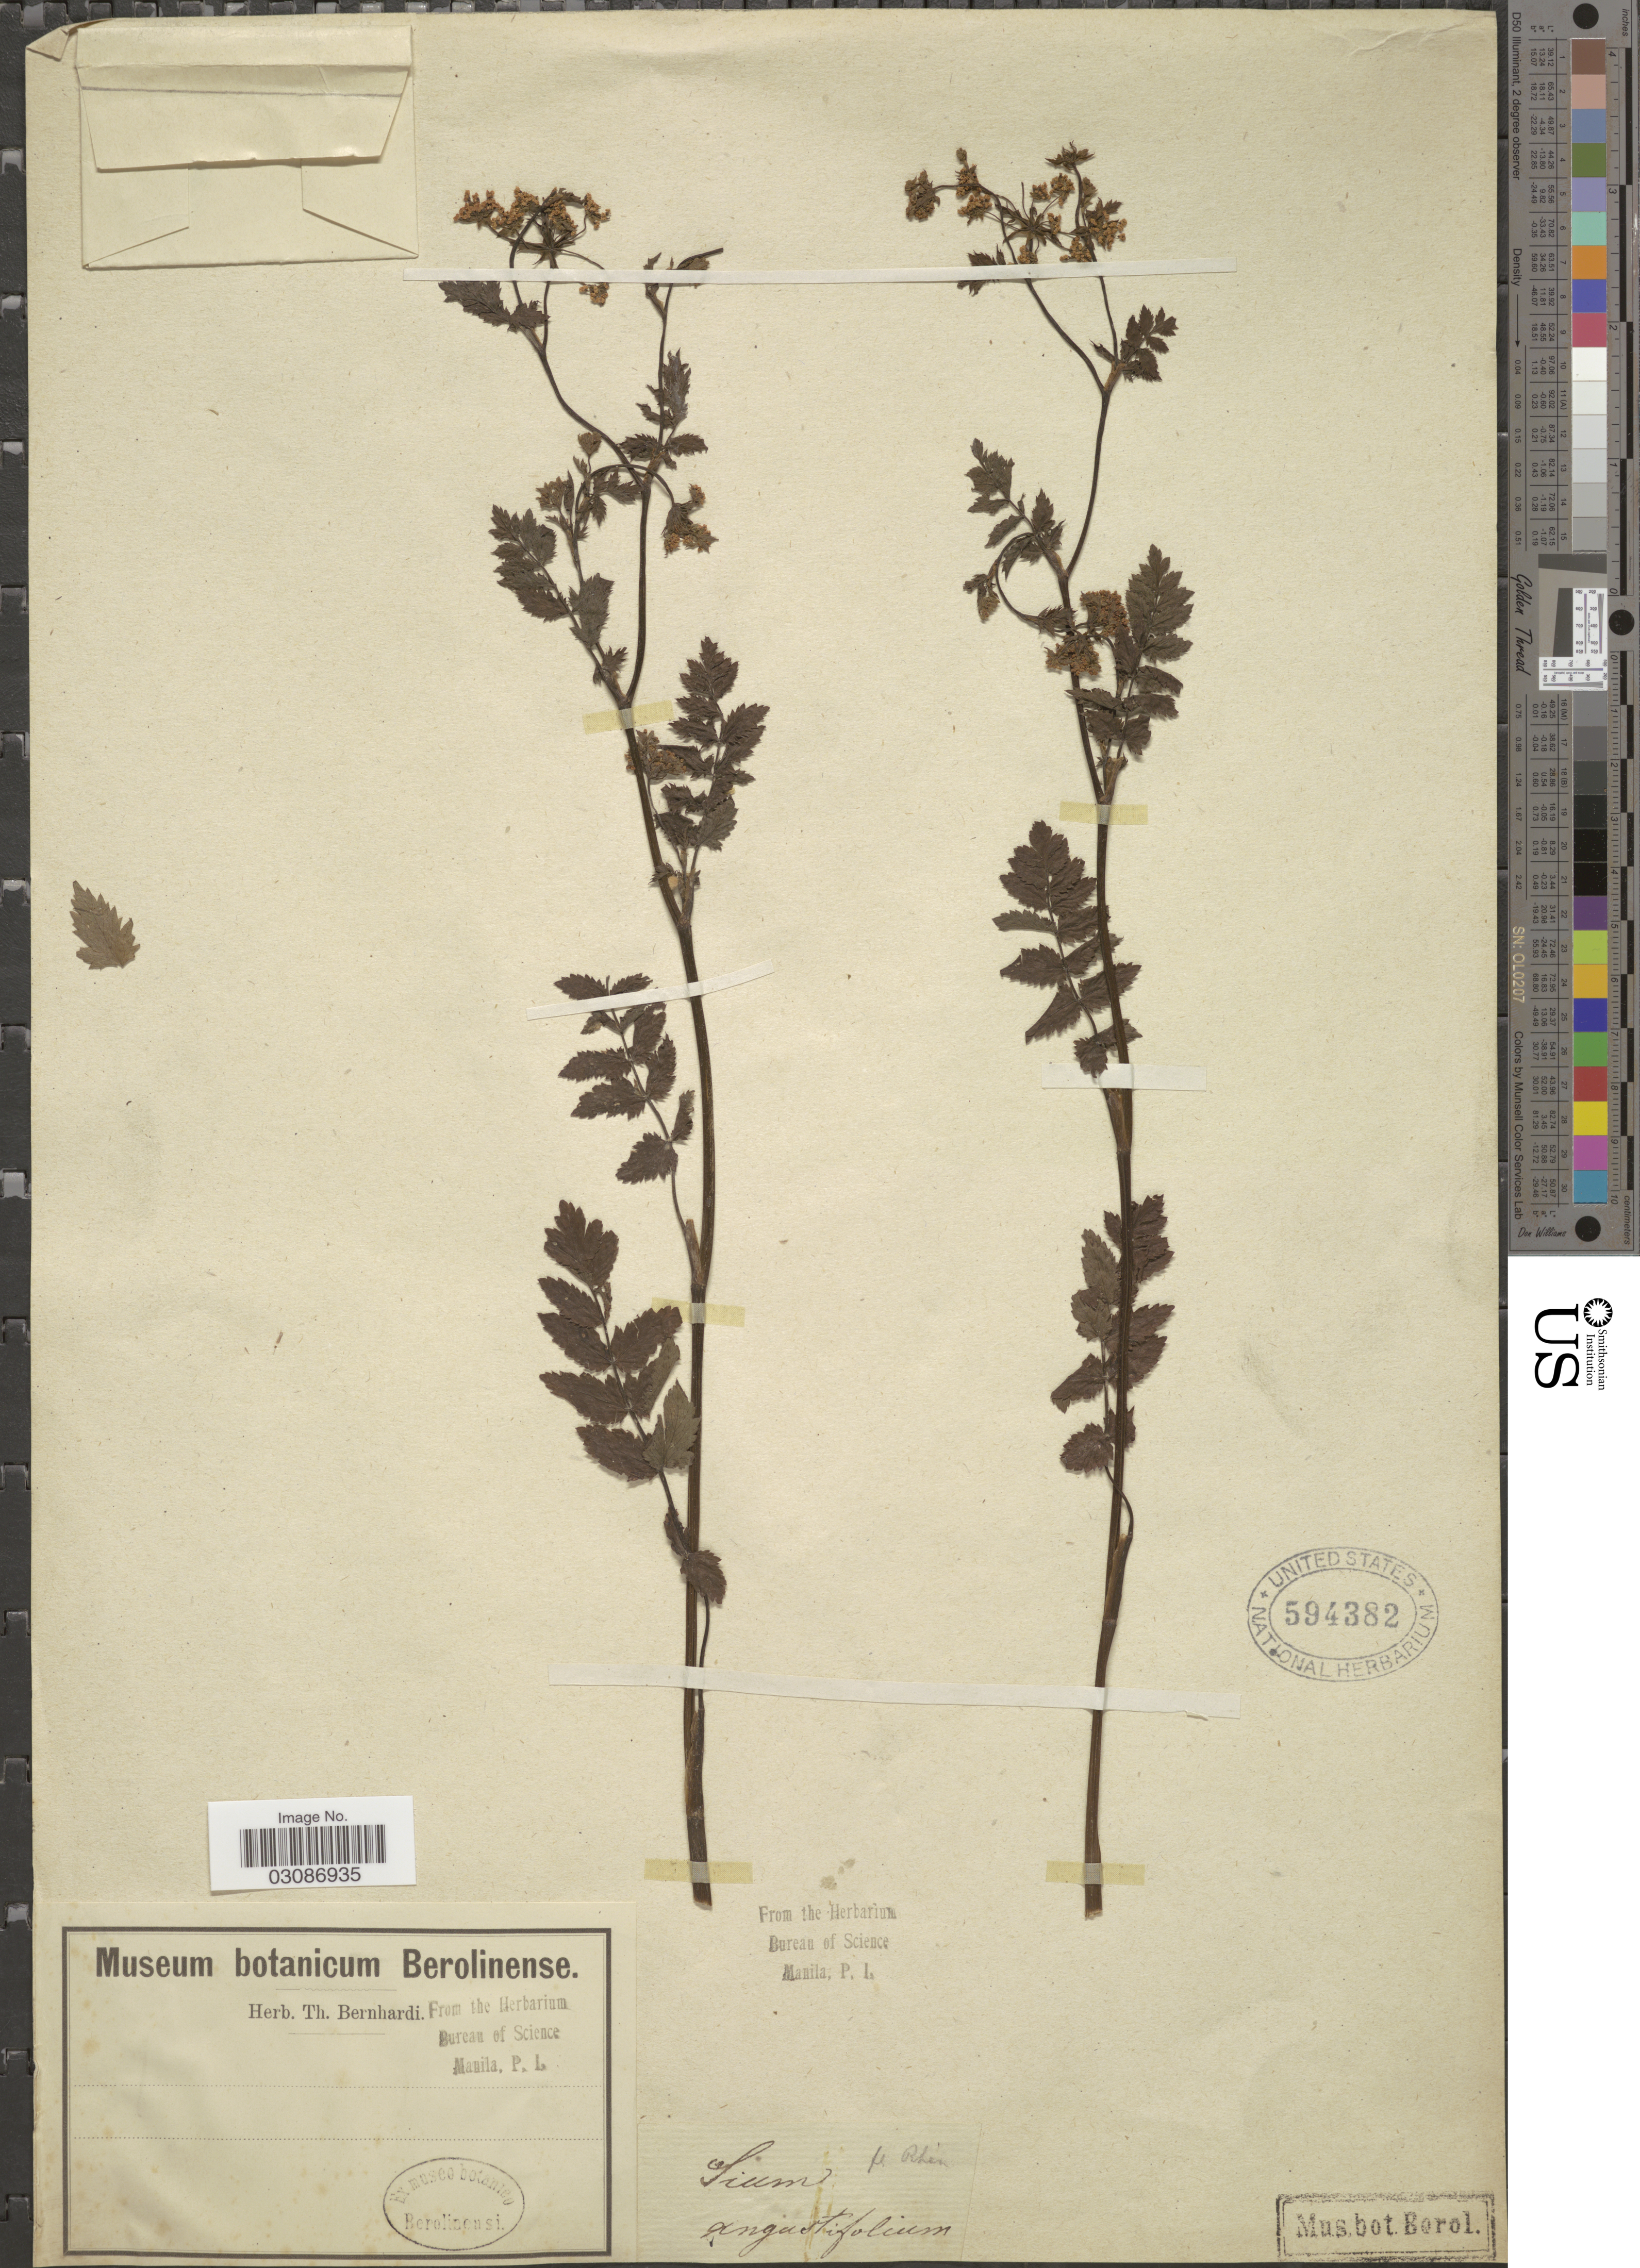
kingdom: Plantae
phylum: Tracheophyta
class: Magnoliopsida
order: Apiales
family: Apiaceae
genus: Berula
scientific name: Berula erecta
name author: (Huds.) Coville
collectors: Ex herb. Th. Bernhardi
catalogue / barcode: US 594382